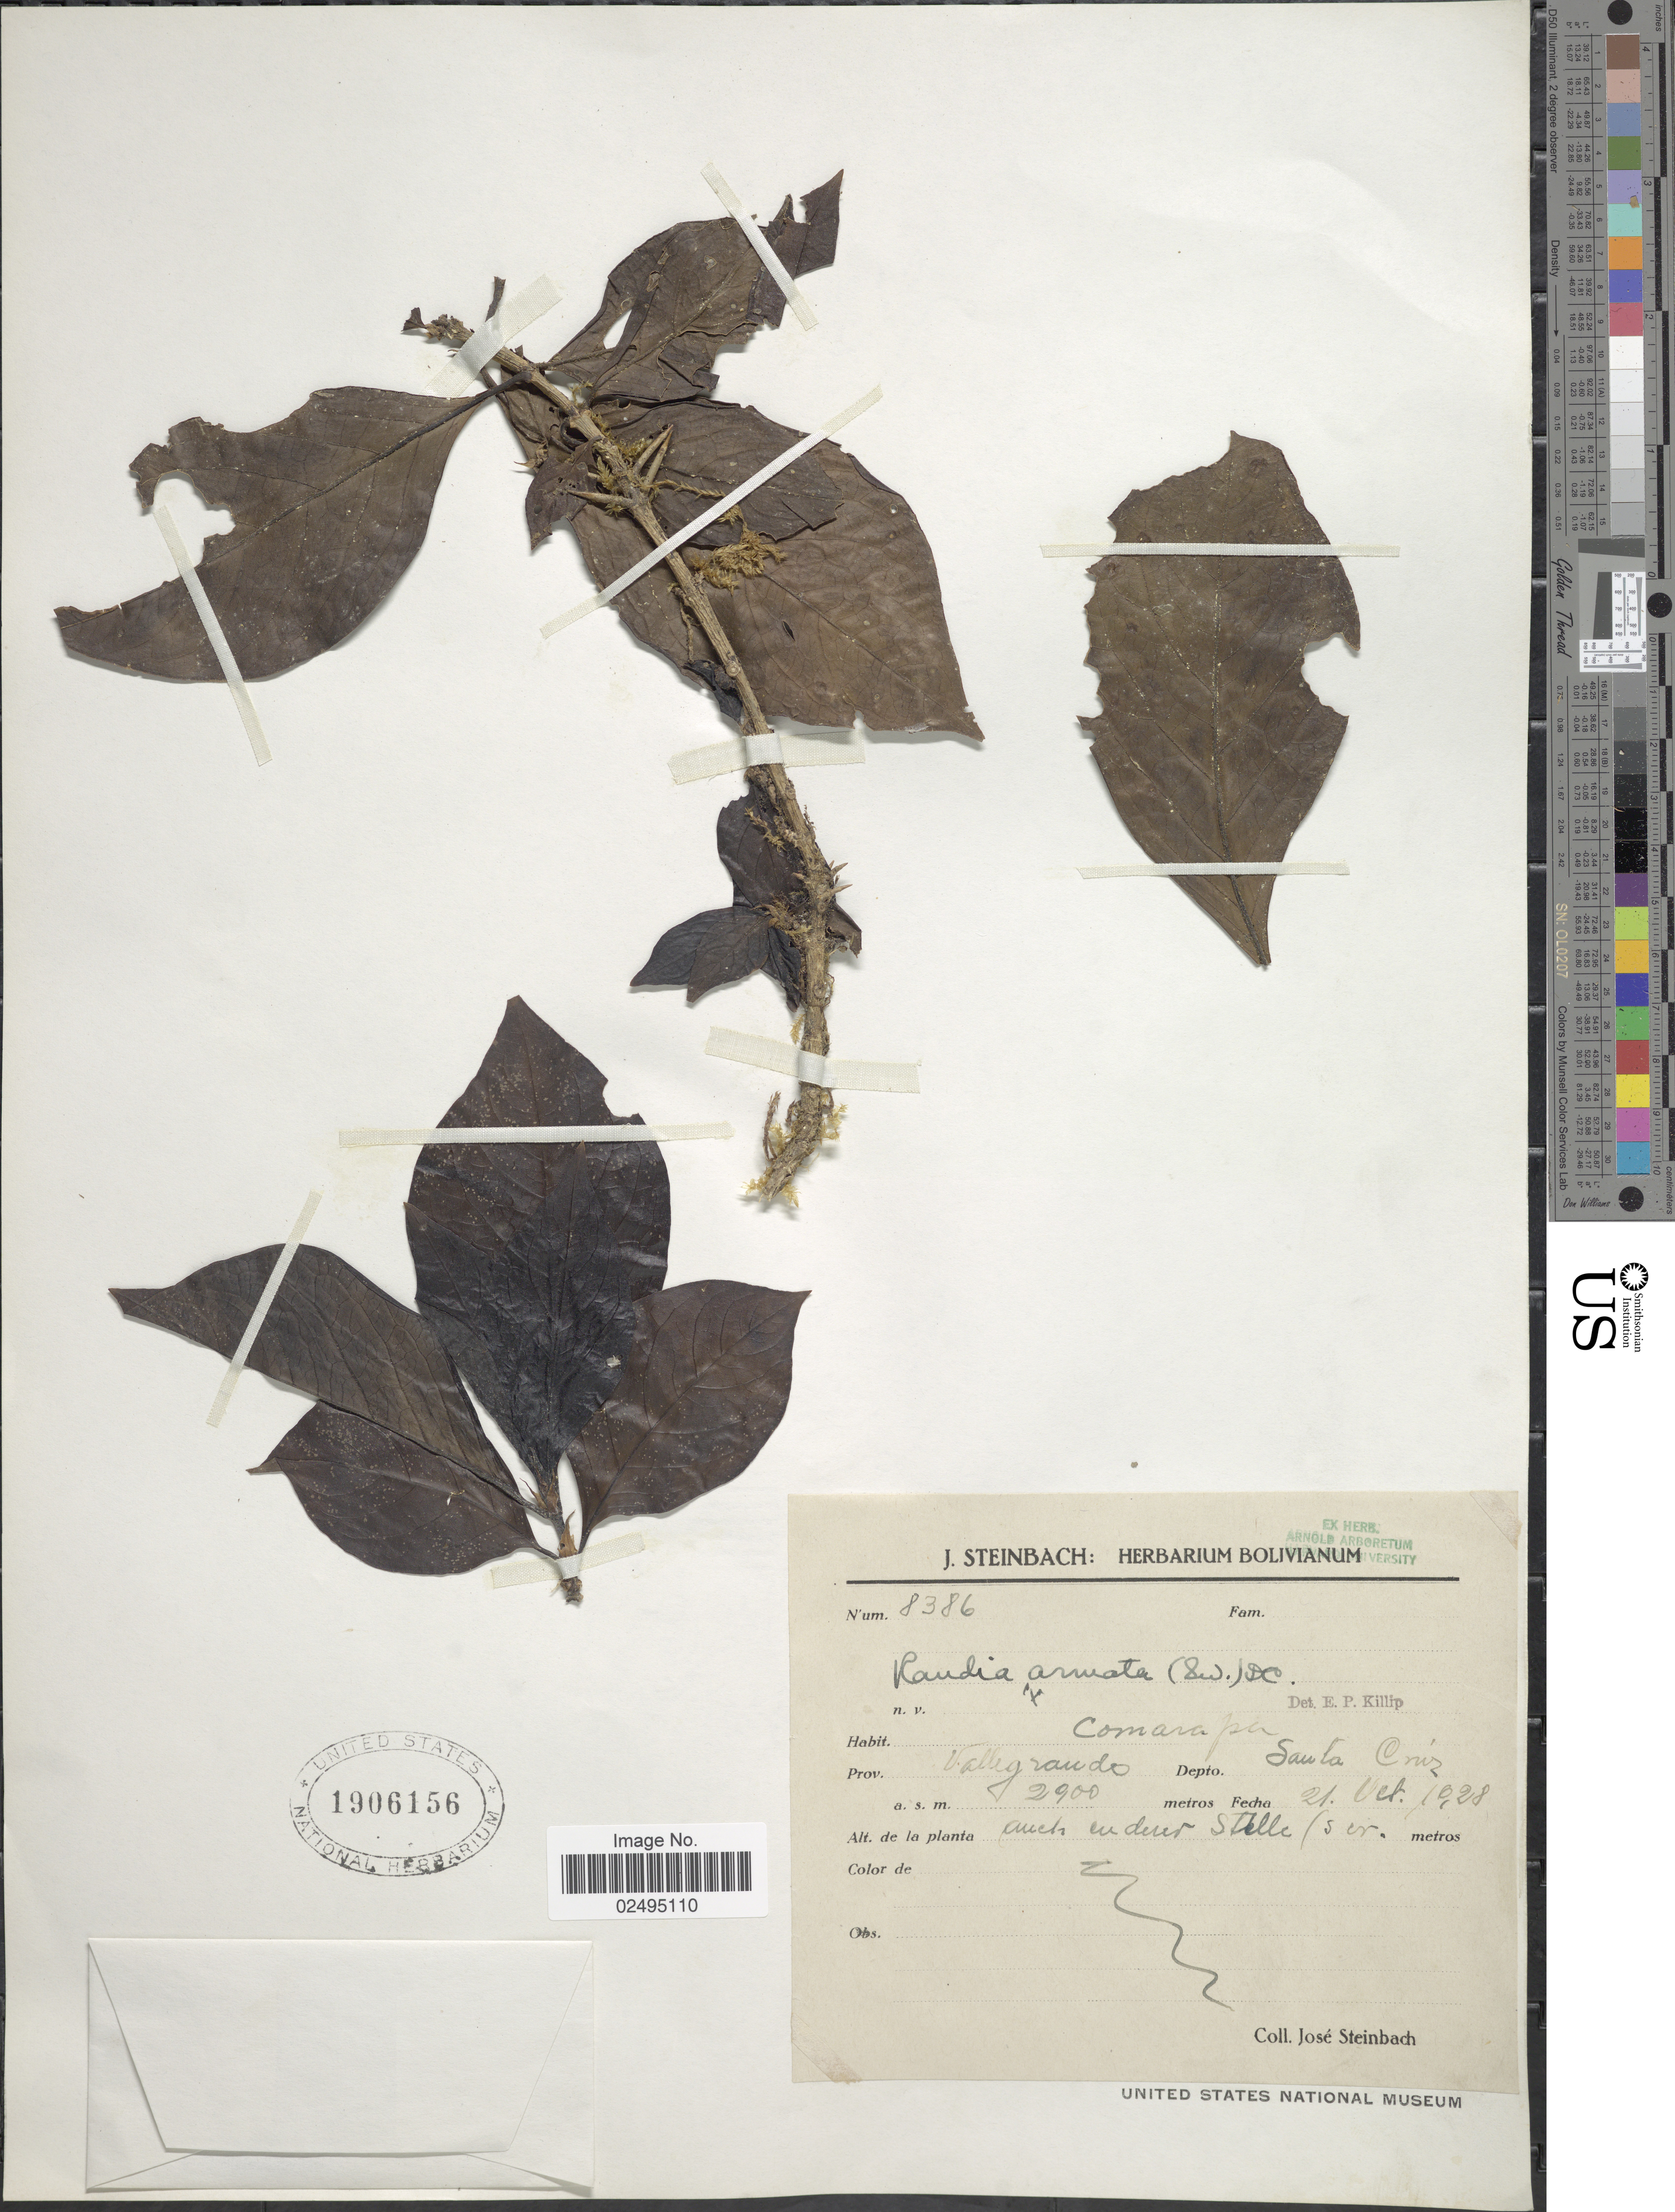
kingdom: Plantae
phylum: Tracheophyta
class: Magnoliopsida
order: Gentianales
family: Rubiaceae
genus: Randia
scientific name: Randia armata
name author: (Sw.) DC.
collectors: J. Steinbach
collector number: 8386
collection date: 1928-10-21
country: Bolivia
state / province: Santa Cruz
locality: Valle grande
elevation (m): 2900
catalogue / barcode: US 1906156